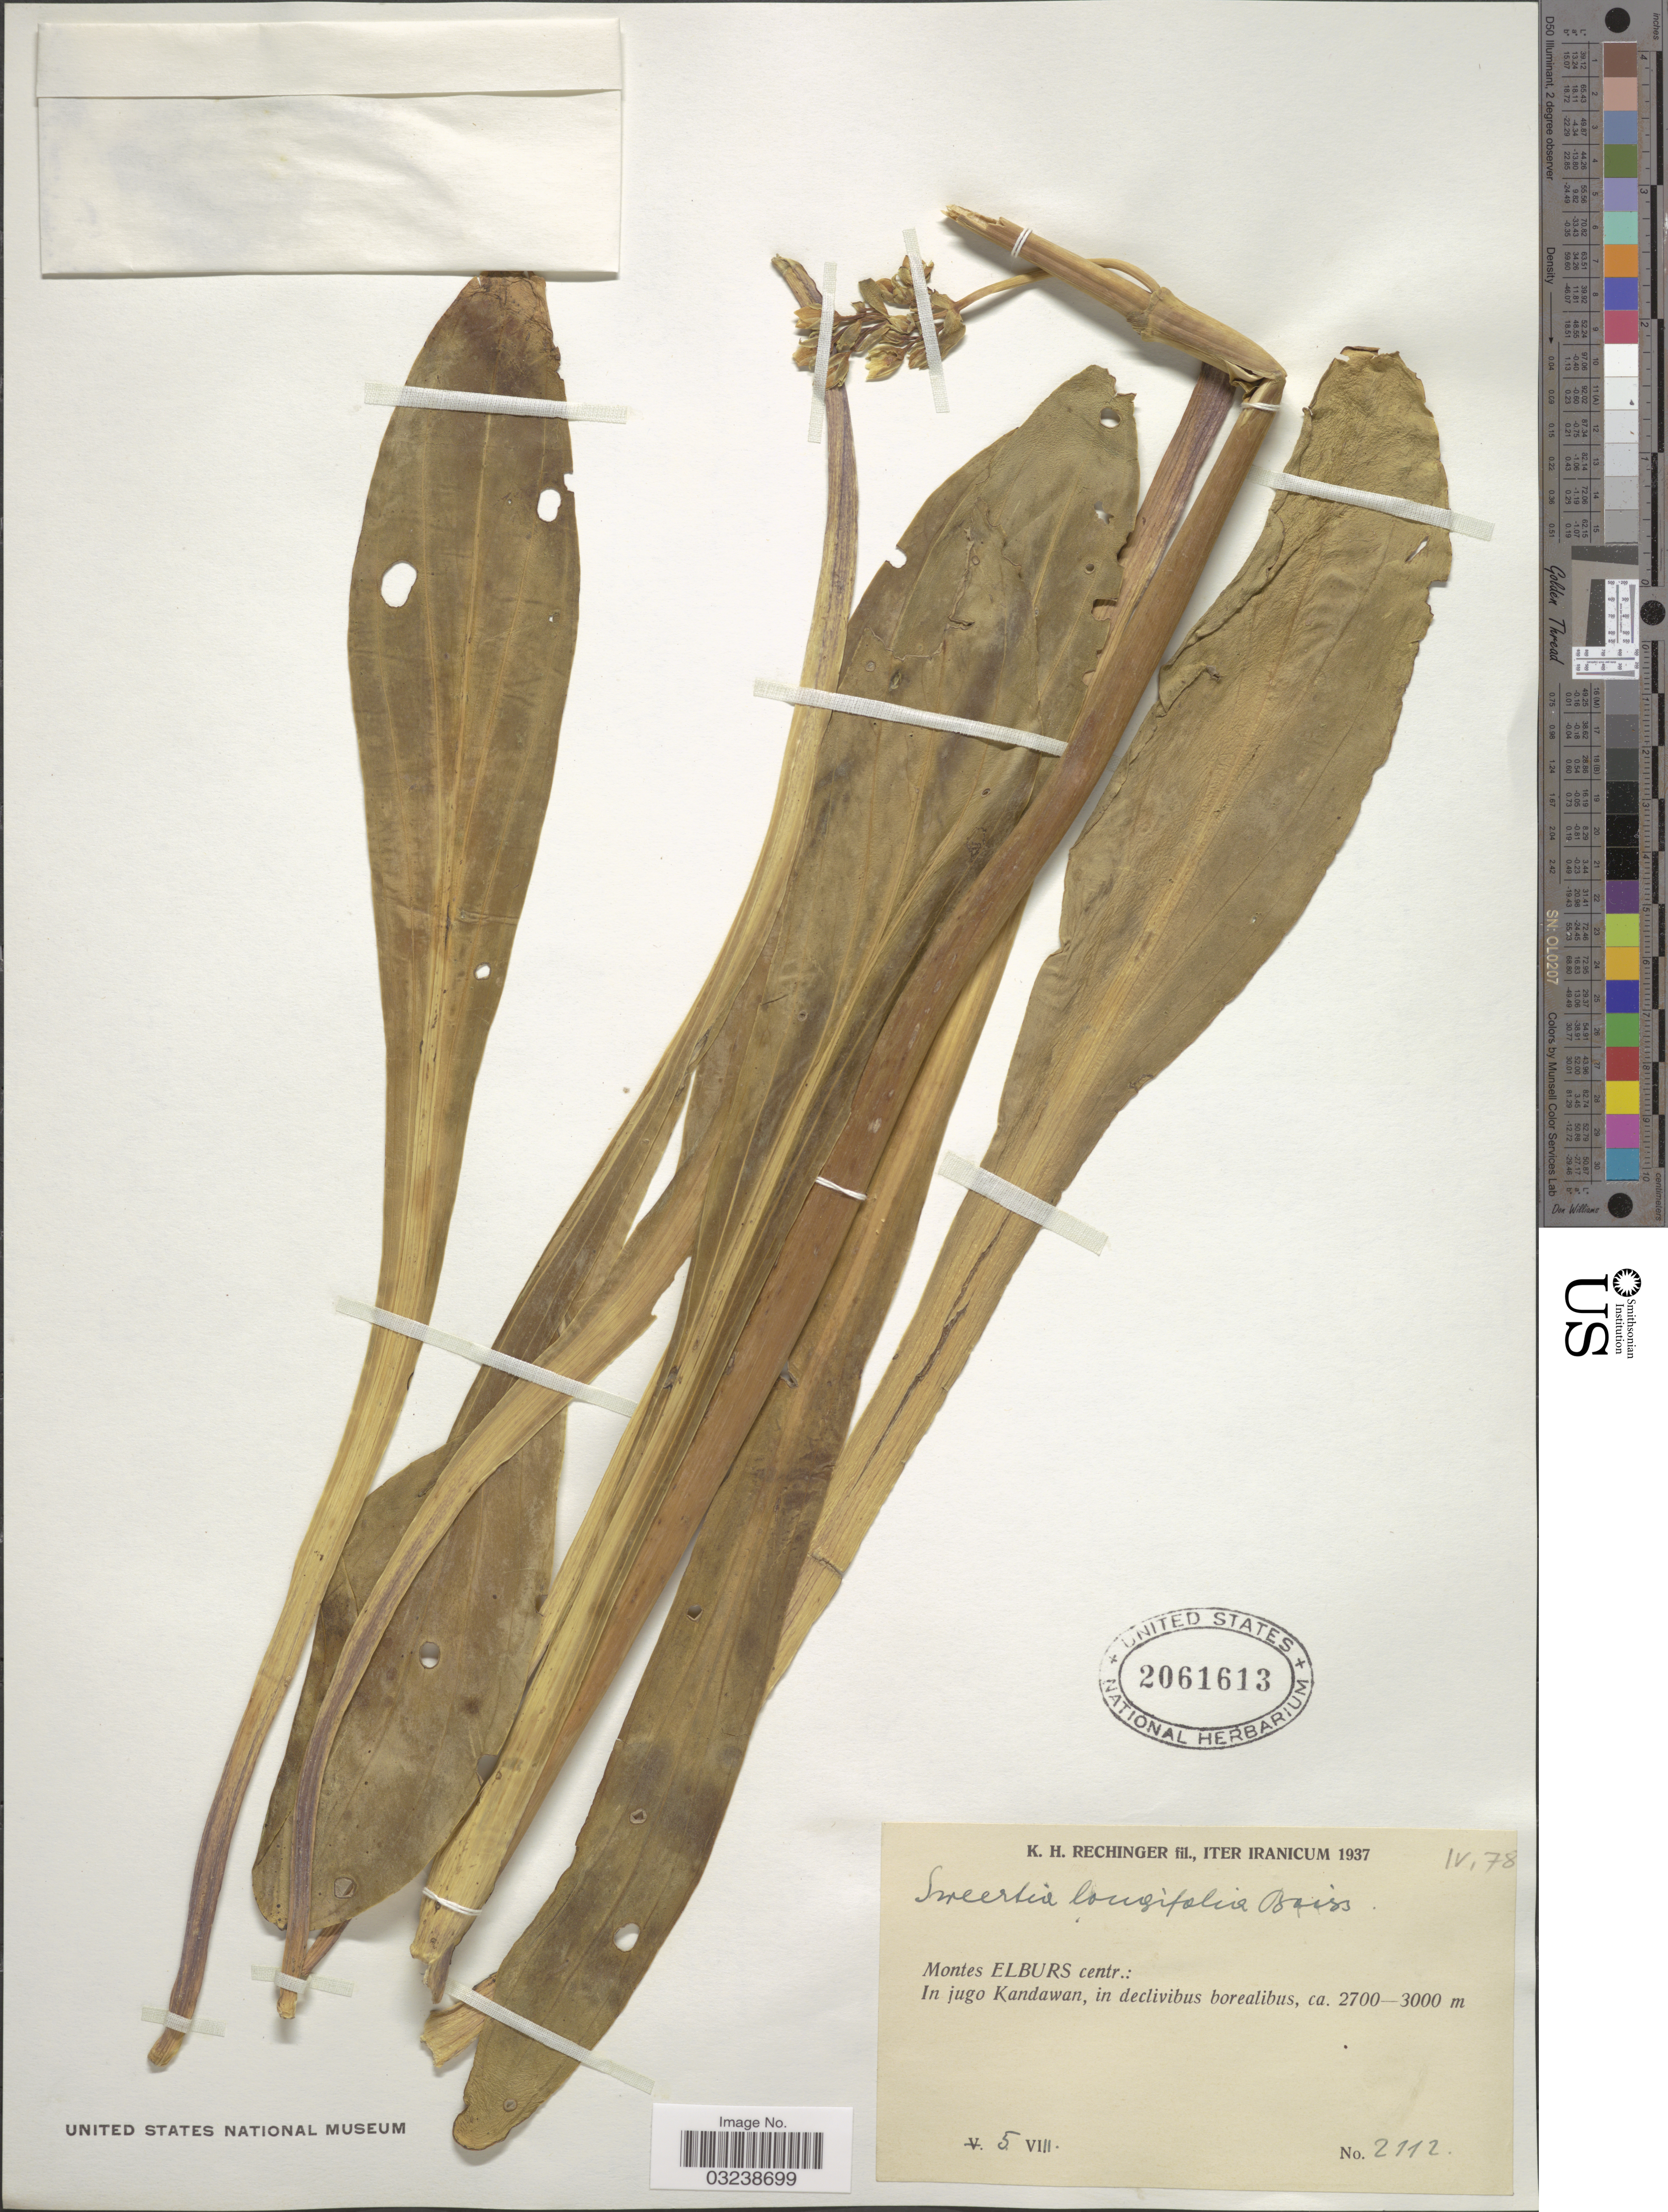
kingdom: Plantae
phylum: Tracheophyta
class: Magnoliopsida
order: Gentianales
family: Gentianaceae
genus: Swertia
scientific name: Swertia longifolia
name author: Boiss.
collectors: K. H. Rechinger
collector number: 2112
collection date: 1937-08-05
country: Iran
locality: Montes Elburs centr.: In jugo Kandawan, in declivibus borealibus.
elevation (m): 2700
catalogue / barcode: US 2061613